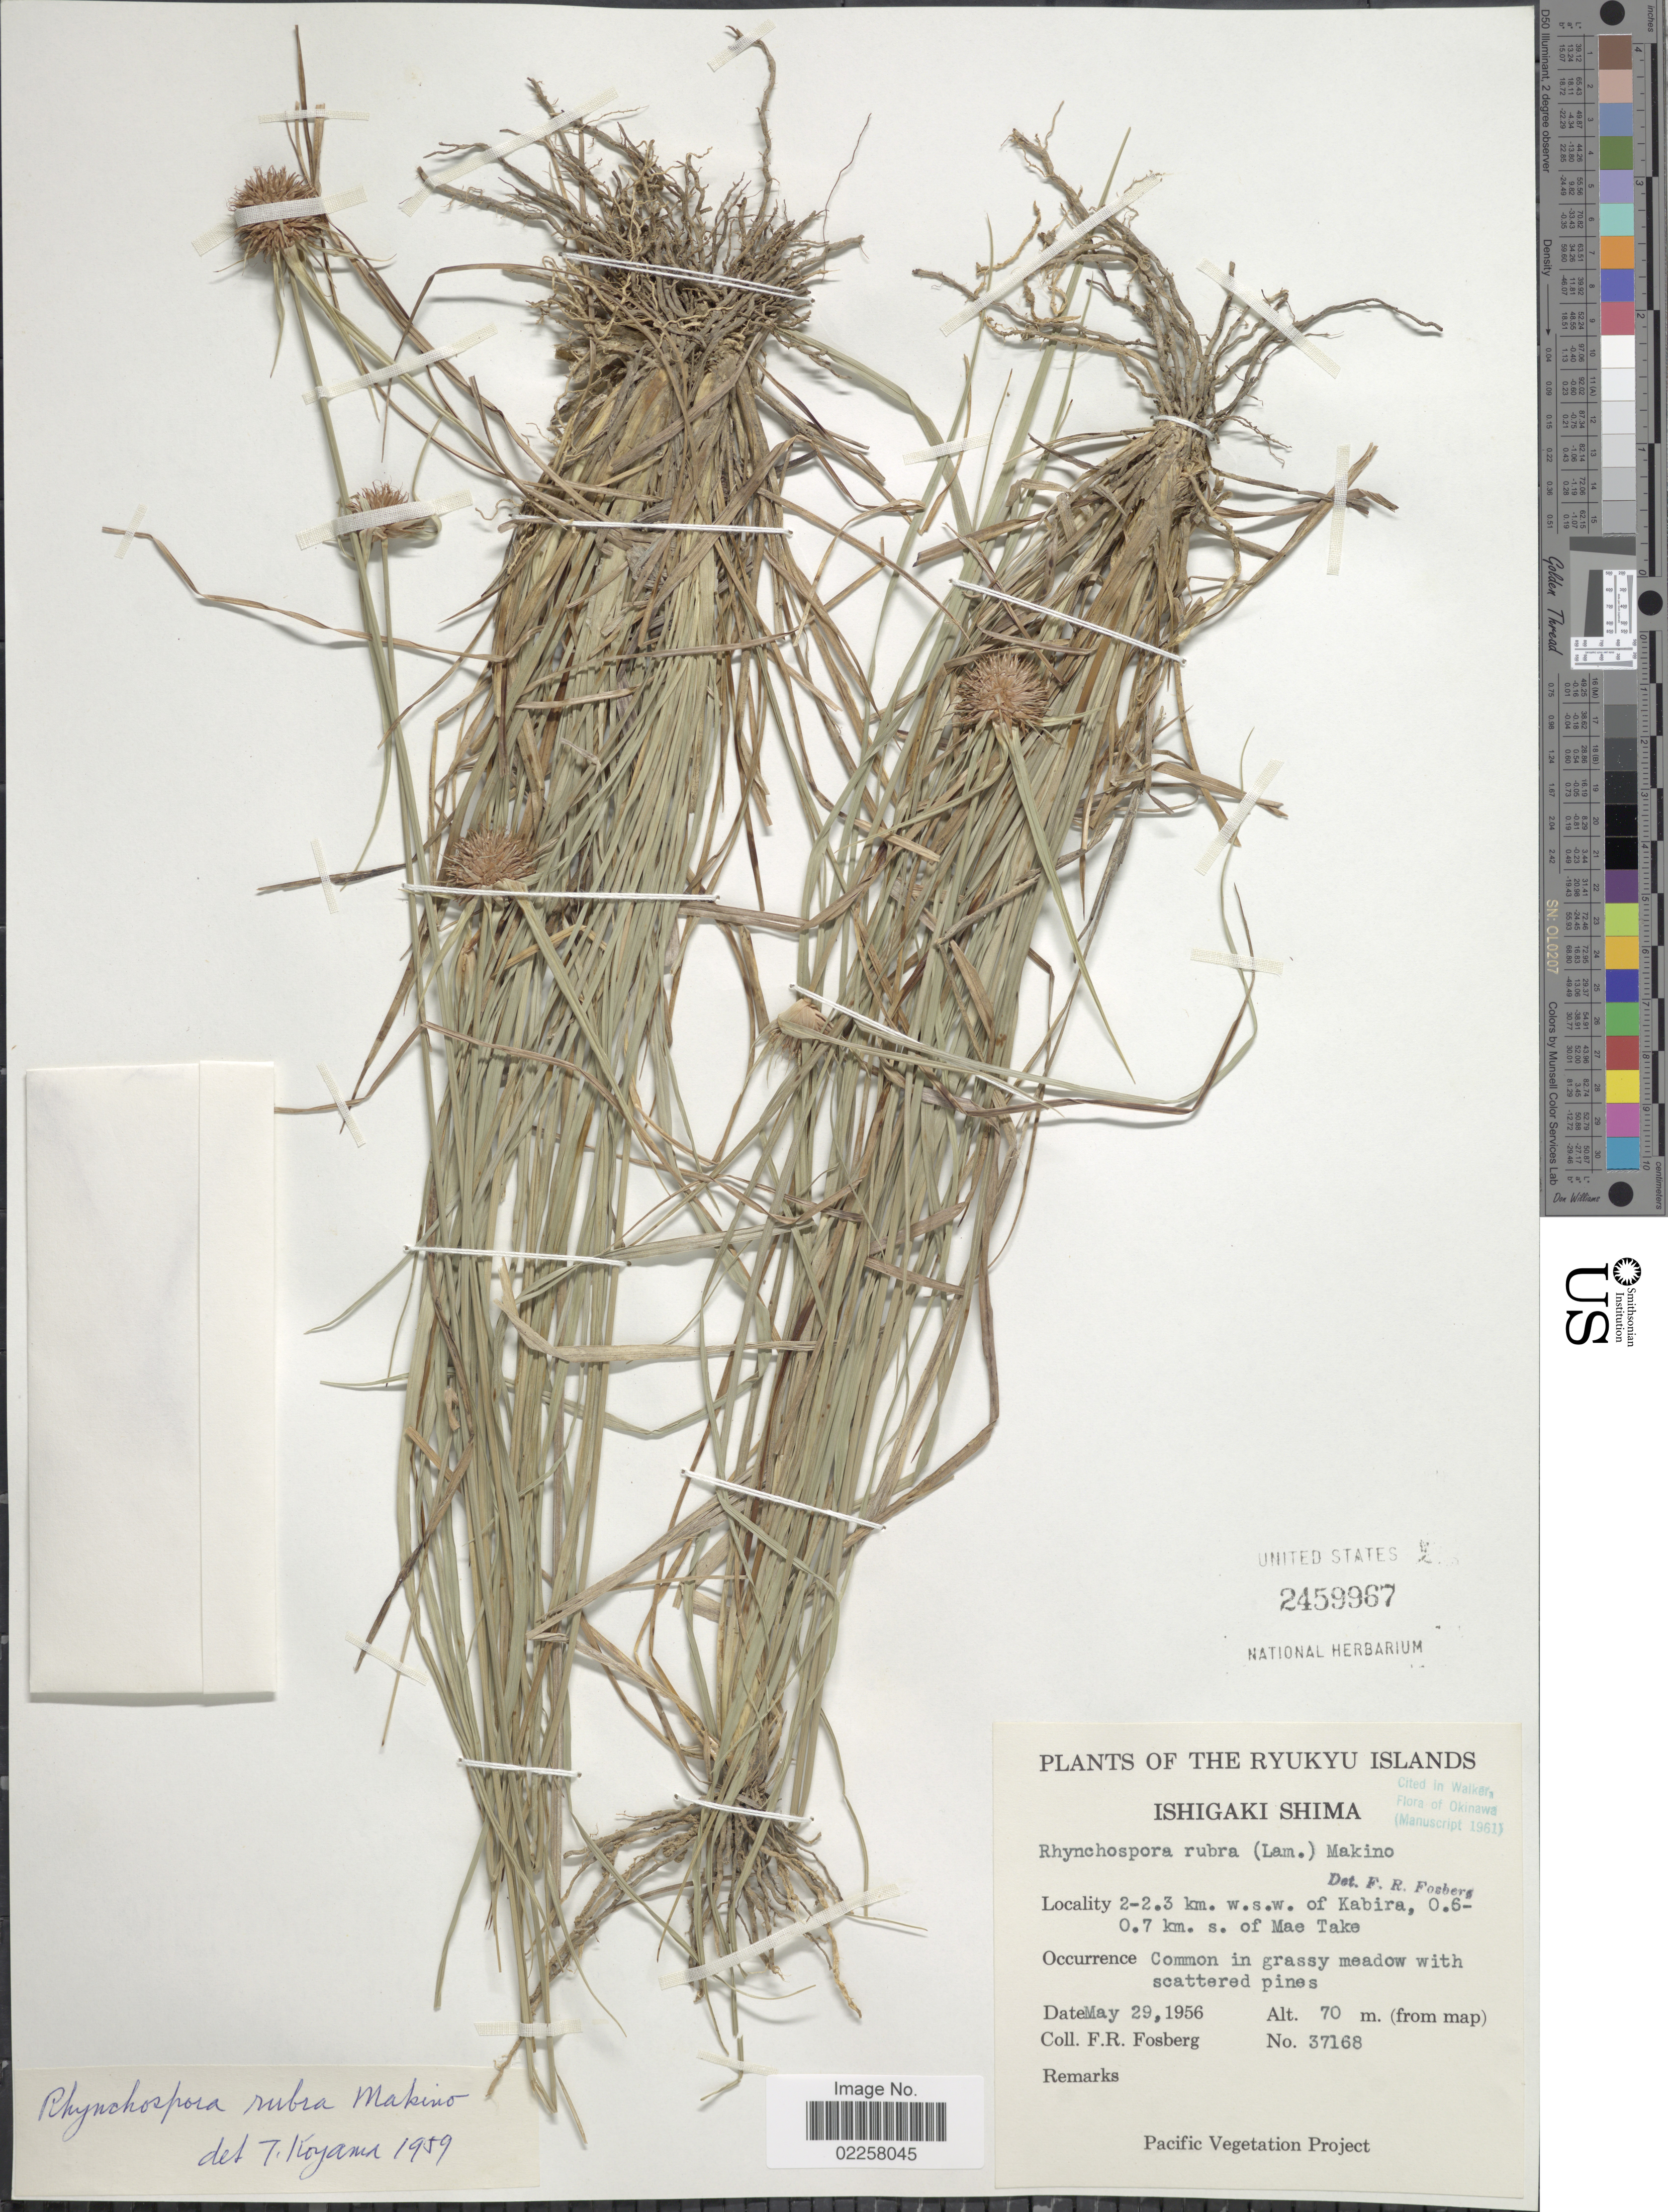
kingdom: Plantae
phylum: Tracheophyta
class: Liliopsida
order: Poales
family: Cyperaceae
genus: Rhynchospora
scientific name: Rhynchospora rubra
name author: (Lour.) Makino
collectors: F. R. Fosberg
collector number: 37168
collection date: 1956-05-29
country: Japan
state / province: Okinawa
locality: Ryukyu Islands. Ishigaki Shima. 2-2.3 km. w.s.w. of Kabira, 0.6-0.7 km. s. of Mae Take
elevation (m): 70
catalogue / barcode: US 2459967